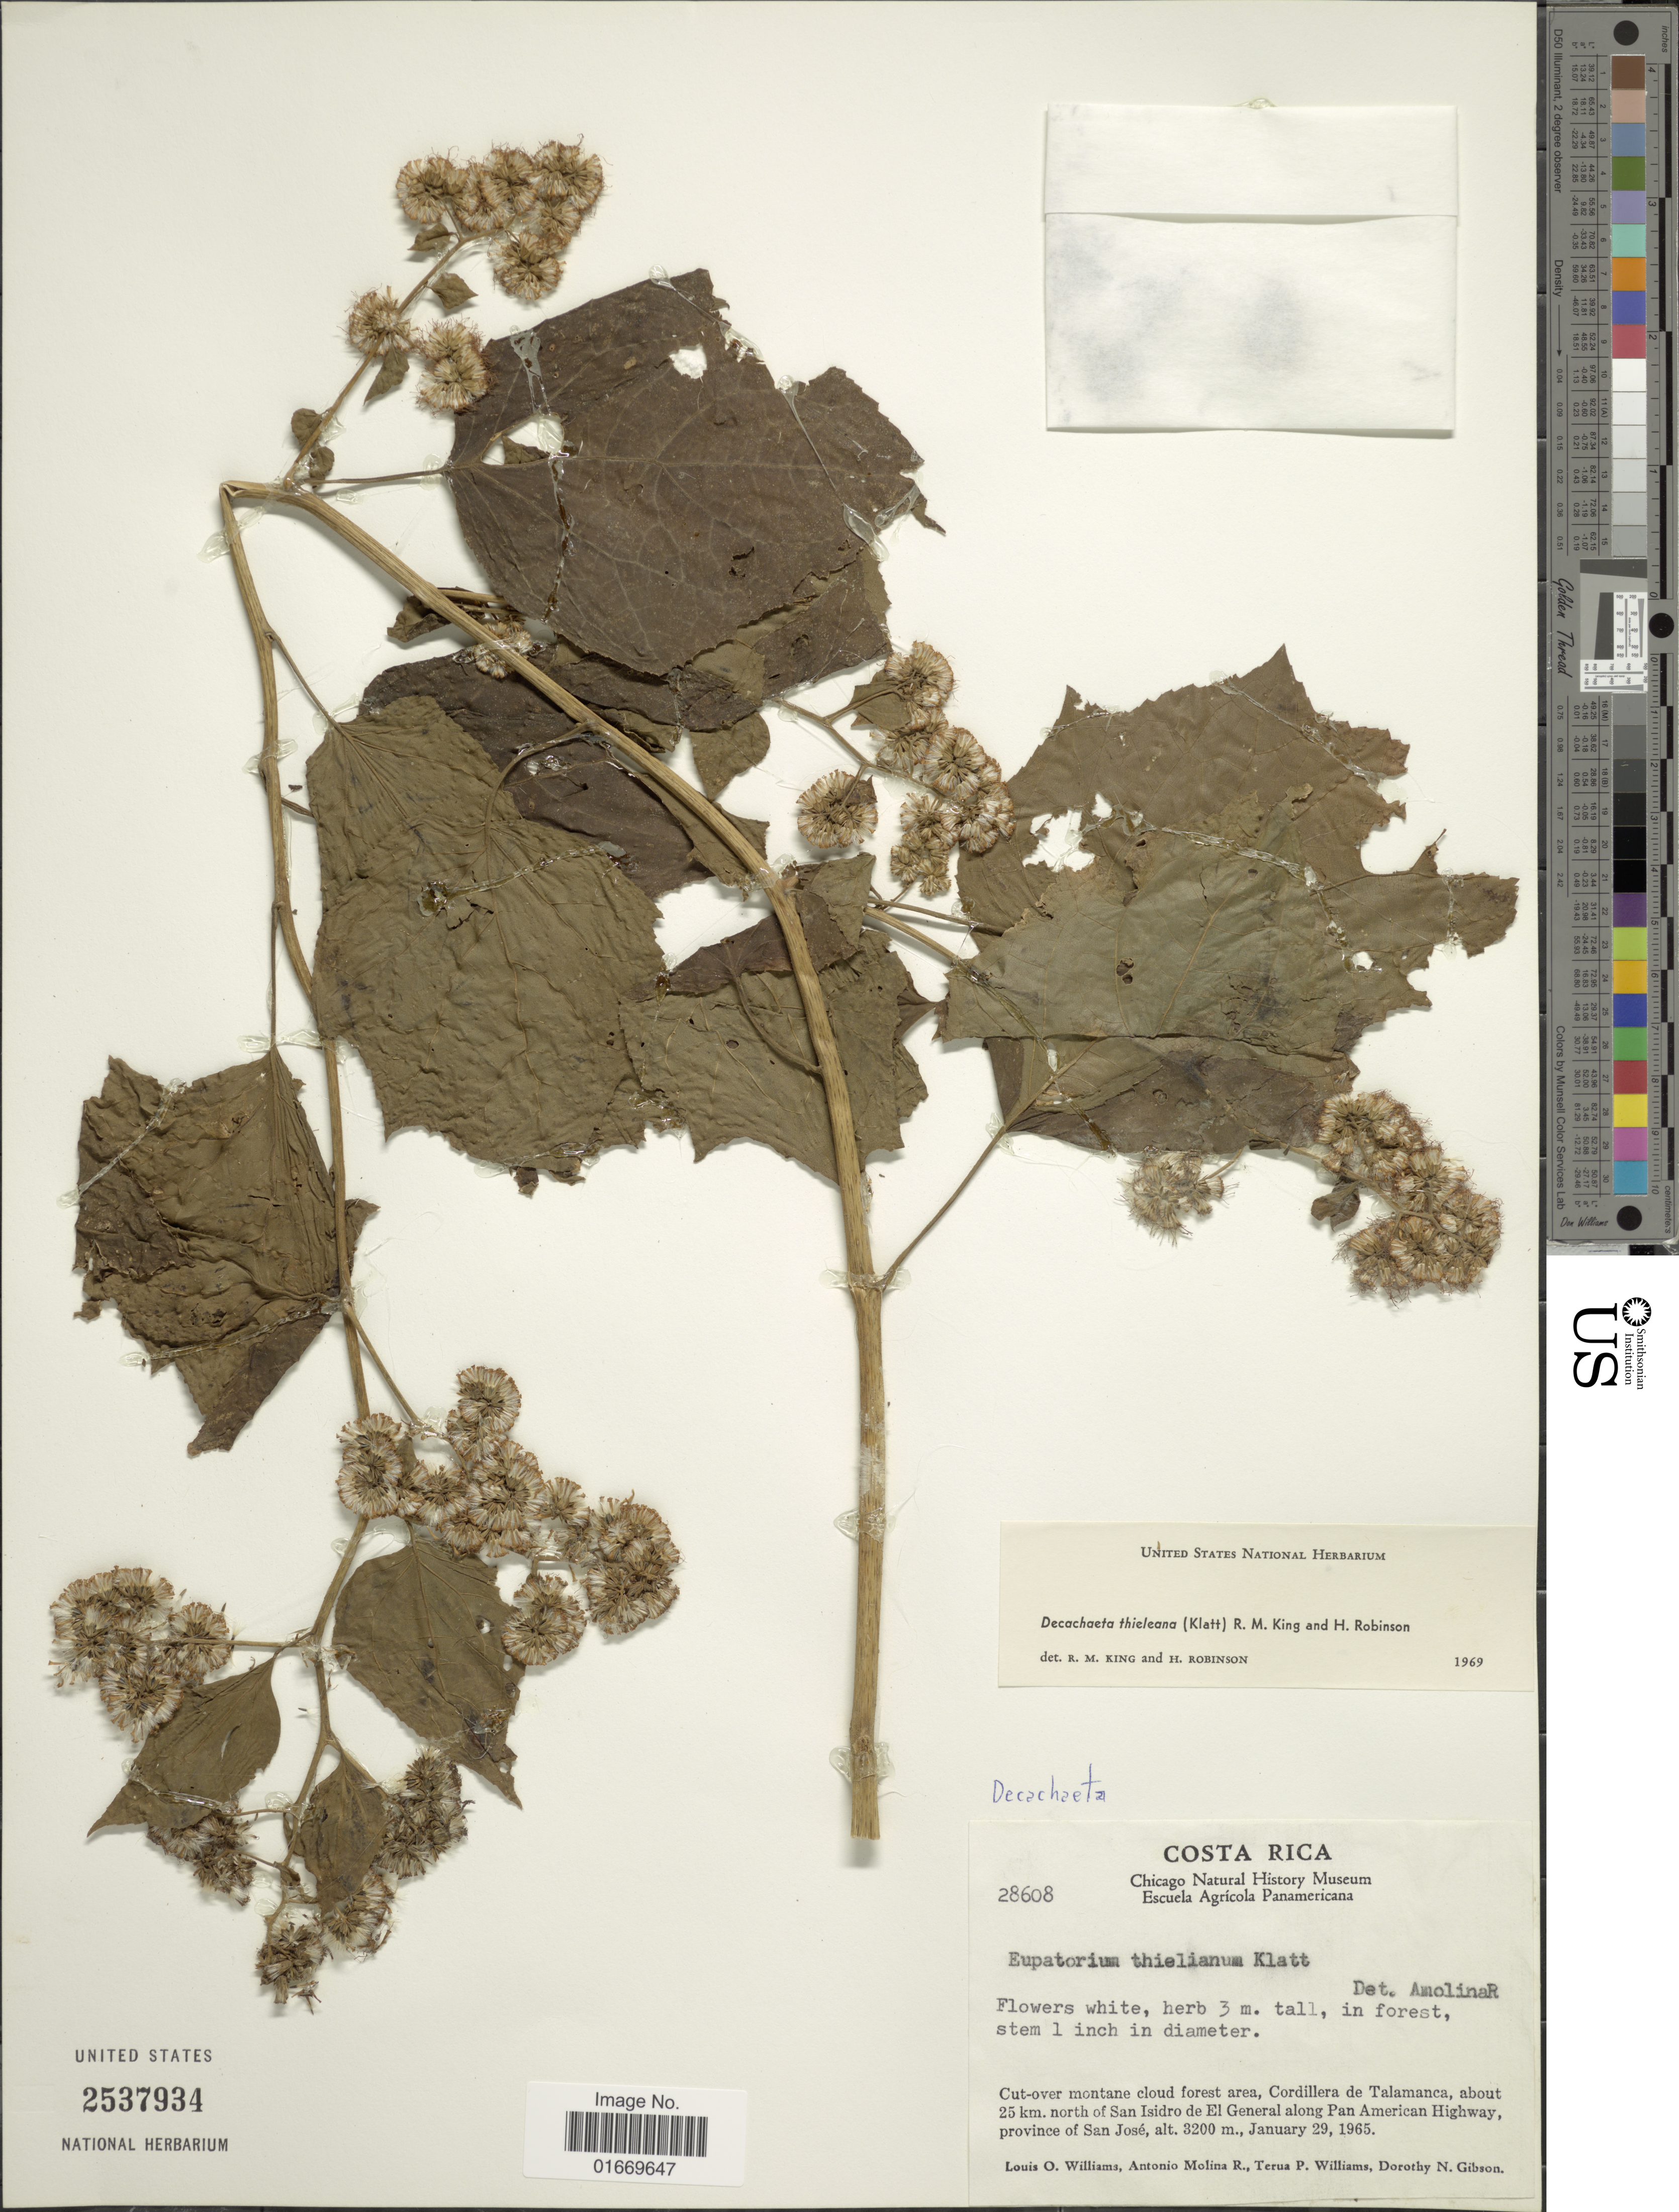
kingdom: Plantae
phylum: Tracheophyta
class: Magnoliopsida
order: Asterales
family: Asteraceae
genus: Decachaeta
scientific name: Decachaeta thieleana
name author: (Klatt) R.M. King & H. Rob.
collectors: L. O. Williams, A. Molina R., T. P. Williams & D. N. Gibson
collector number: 28608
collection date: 1965-01-29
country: Costa Rica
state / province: San José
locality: Costa Rica. Cut over montane cloud forest area, Cordillera de Talamanca, about 25 km. north of San Isidro de El General along Pan American highwayu, province of San Jose/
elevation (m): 3200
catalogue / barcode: US 2537934